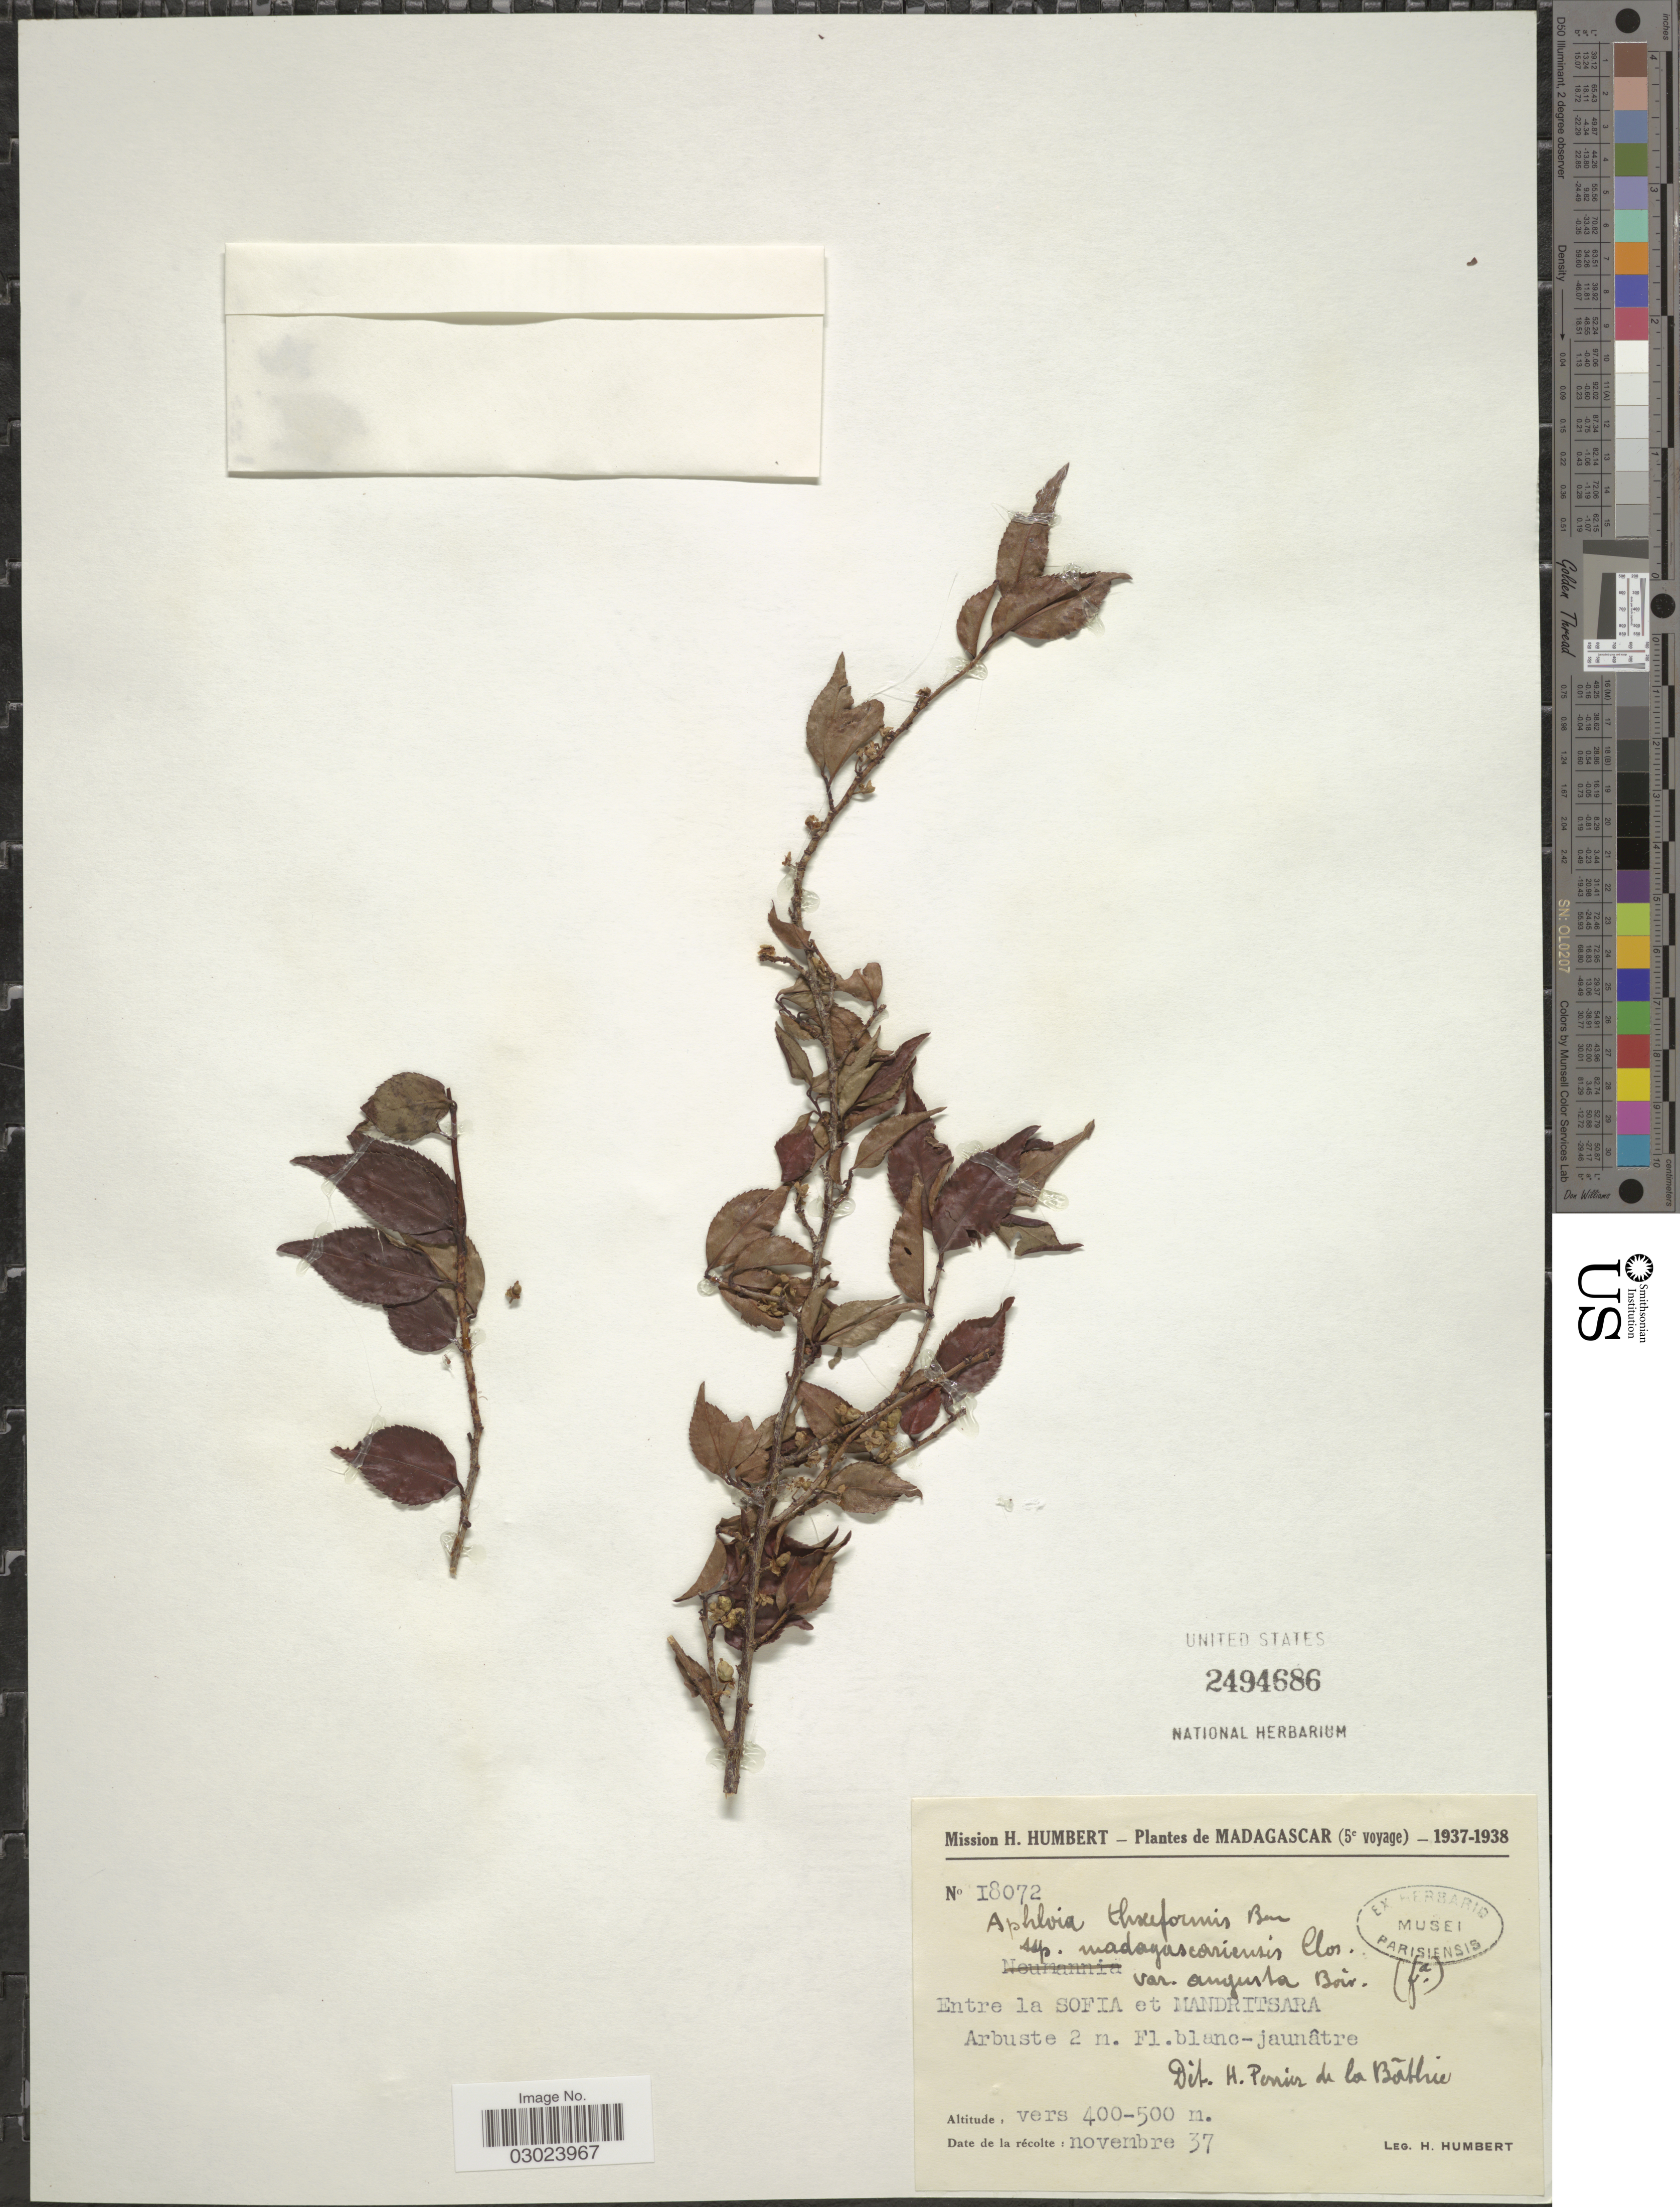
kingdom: Plantae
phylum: Tracheophyta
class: Magnoliopsida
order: Crossosomatales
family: Aphloiaceae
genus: Aphloia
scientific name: Aphloia theiformis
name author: (Vahl) Benn.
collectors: H. Humbert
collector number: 18072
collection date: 1937-11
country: Madagascar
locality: Entre la Sofia et Mandritsara.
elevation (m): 400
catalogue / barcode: US 2494686